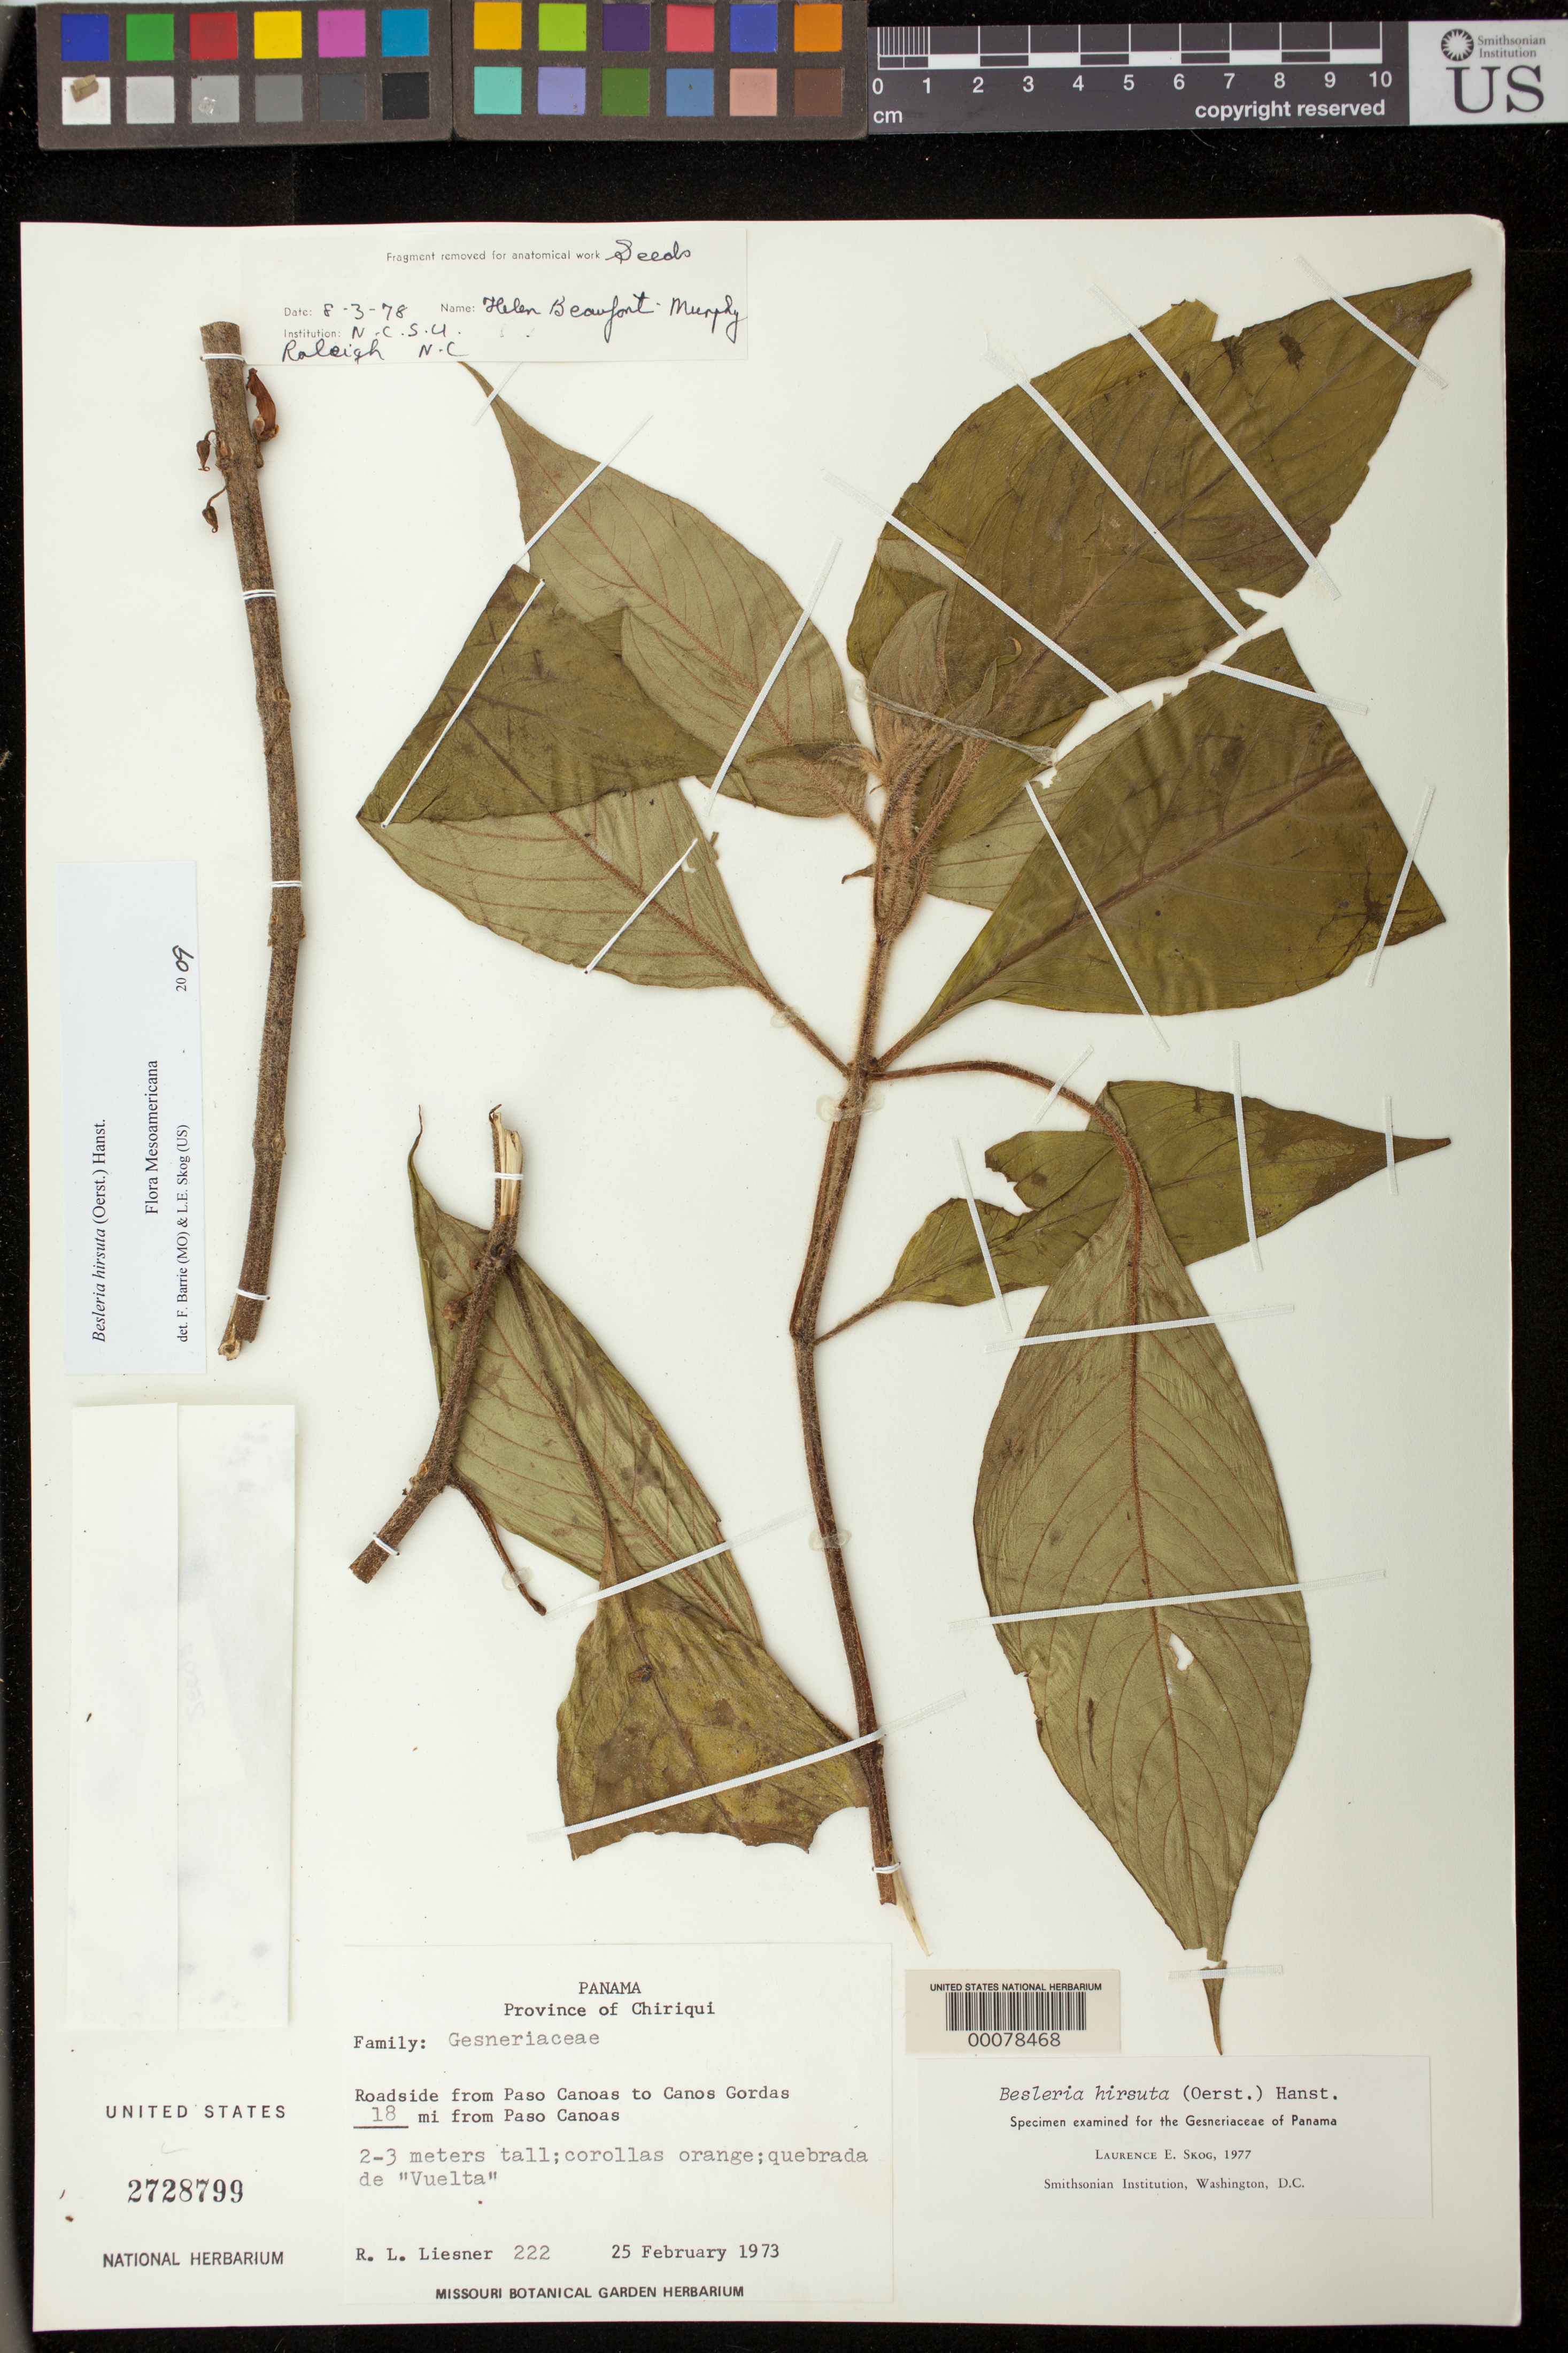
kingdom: Plantae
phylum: Tracheophyta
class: Magnoliopsida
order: Lamiales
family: Gesneriaceae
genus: Besleria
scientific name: Besleria hirsuta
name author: (Oerst.) Hanst.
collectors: R. L. Liesner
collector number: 222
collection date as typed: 25 Feb 1973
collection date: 1973-02-25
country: Panama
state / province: Chiriquí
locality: Road from Paso Canoas to Canos Gordas, 18 mi from Paso Canoas, Quebrada de "Vuelta"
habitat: Roadside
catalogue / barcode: US 2728799